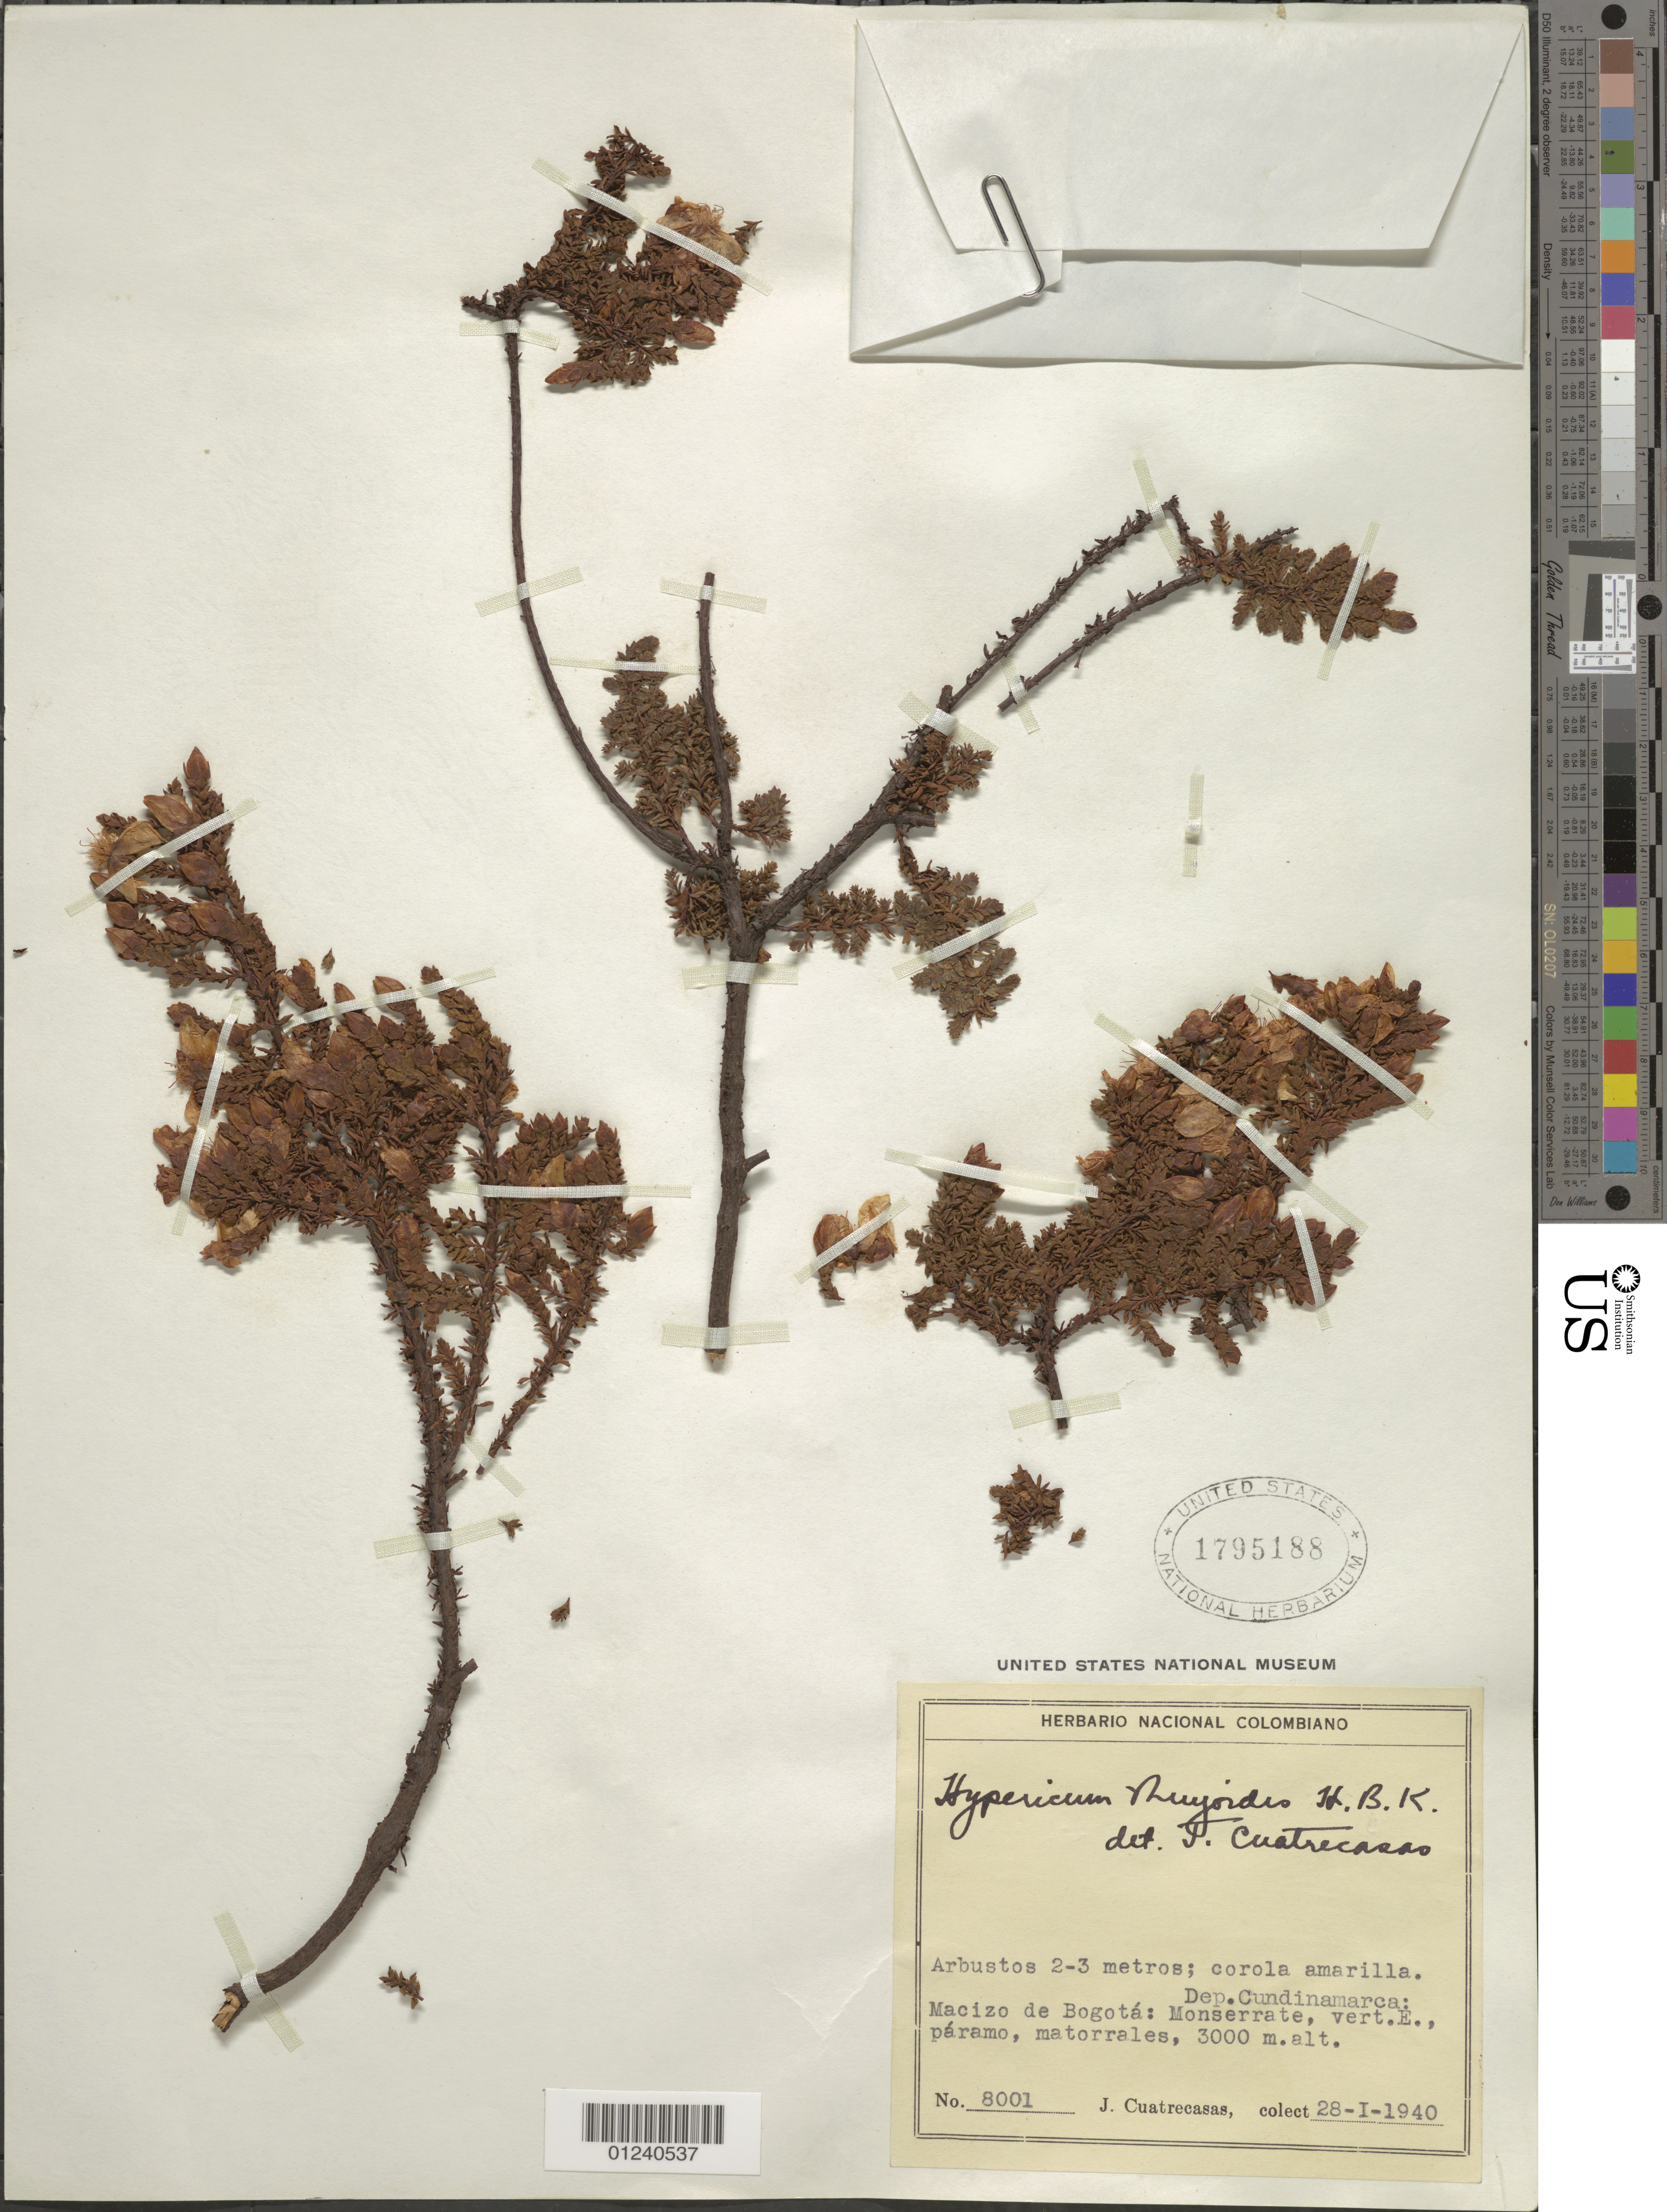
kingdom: Plantae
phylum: Tracheophyta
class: Magnoliopsida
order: Malpighiales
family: Hypericaceae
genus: Hypericum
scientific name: Hypericum thuyoides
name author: Kunth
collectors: J. Cuatrecasas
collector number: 8001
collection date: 1940-01-28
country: Colombia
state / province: Cundinamarca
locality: Macizo de Bogotá; Monserrate, vert. E.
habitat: Paramo; matorrales.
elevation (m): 3000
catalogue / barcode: US 1795188